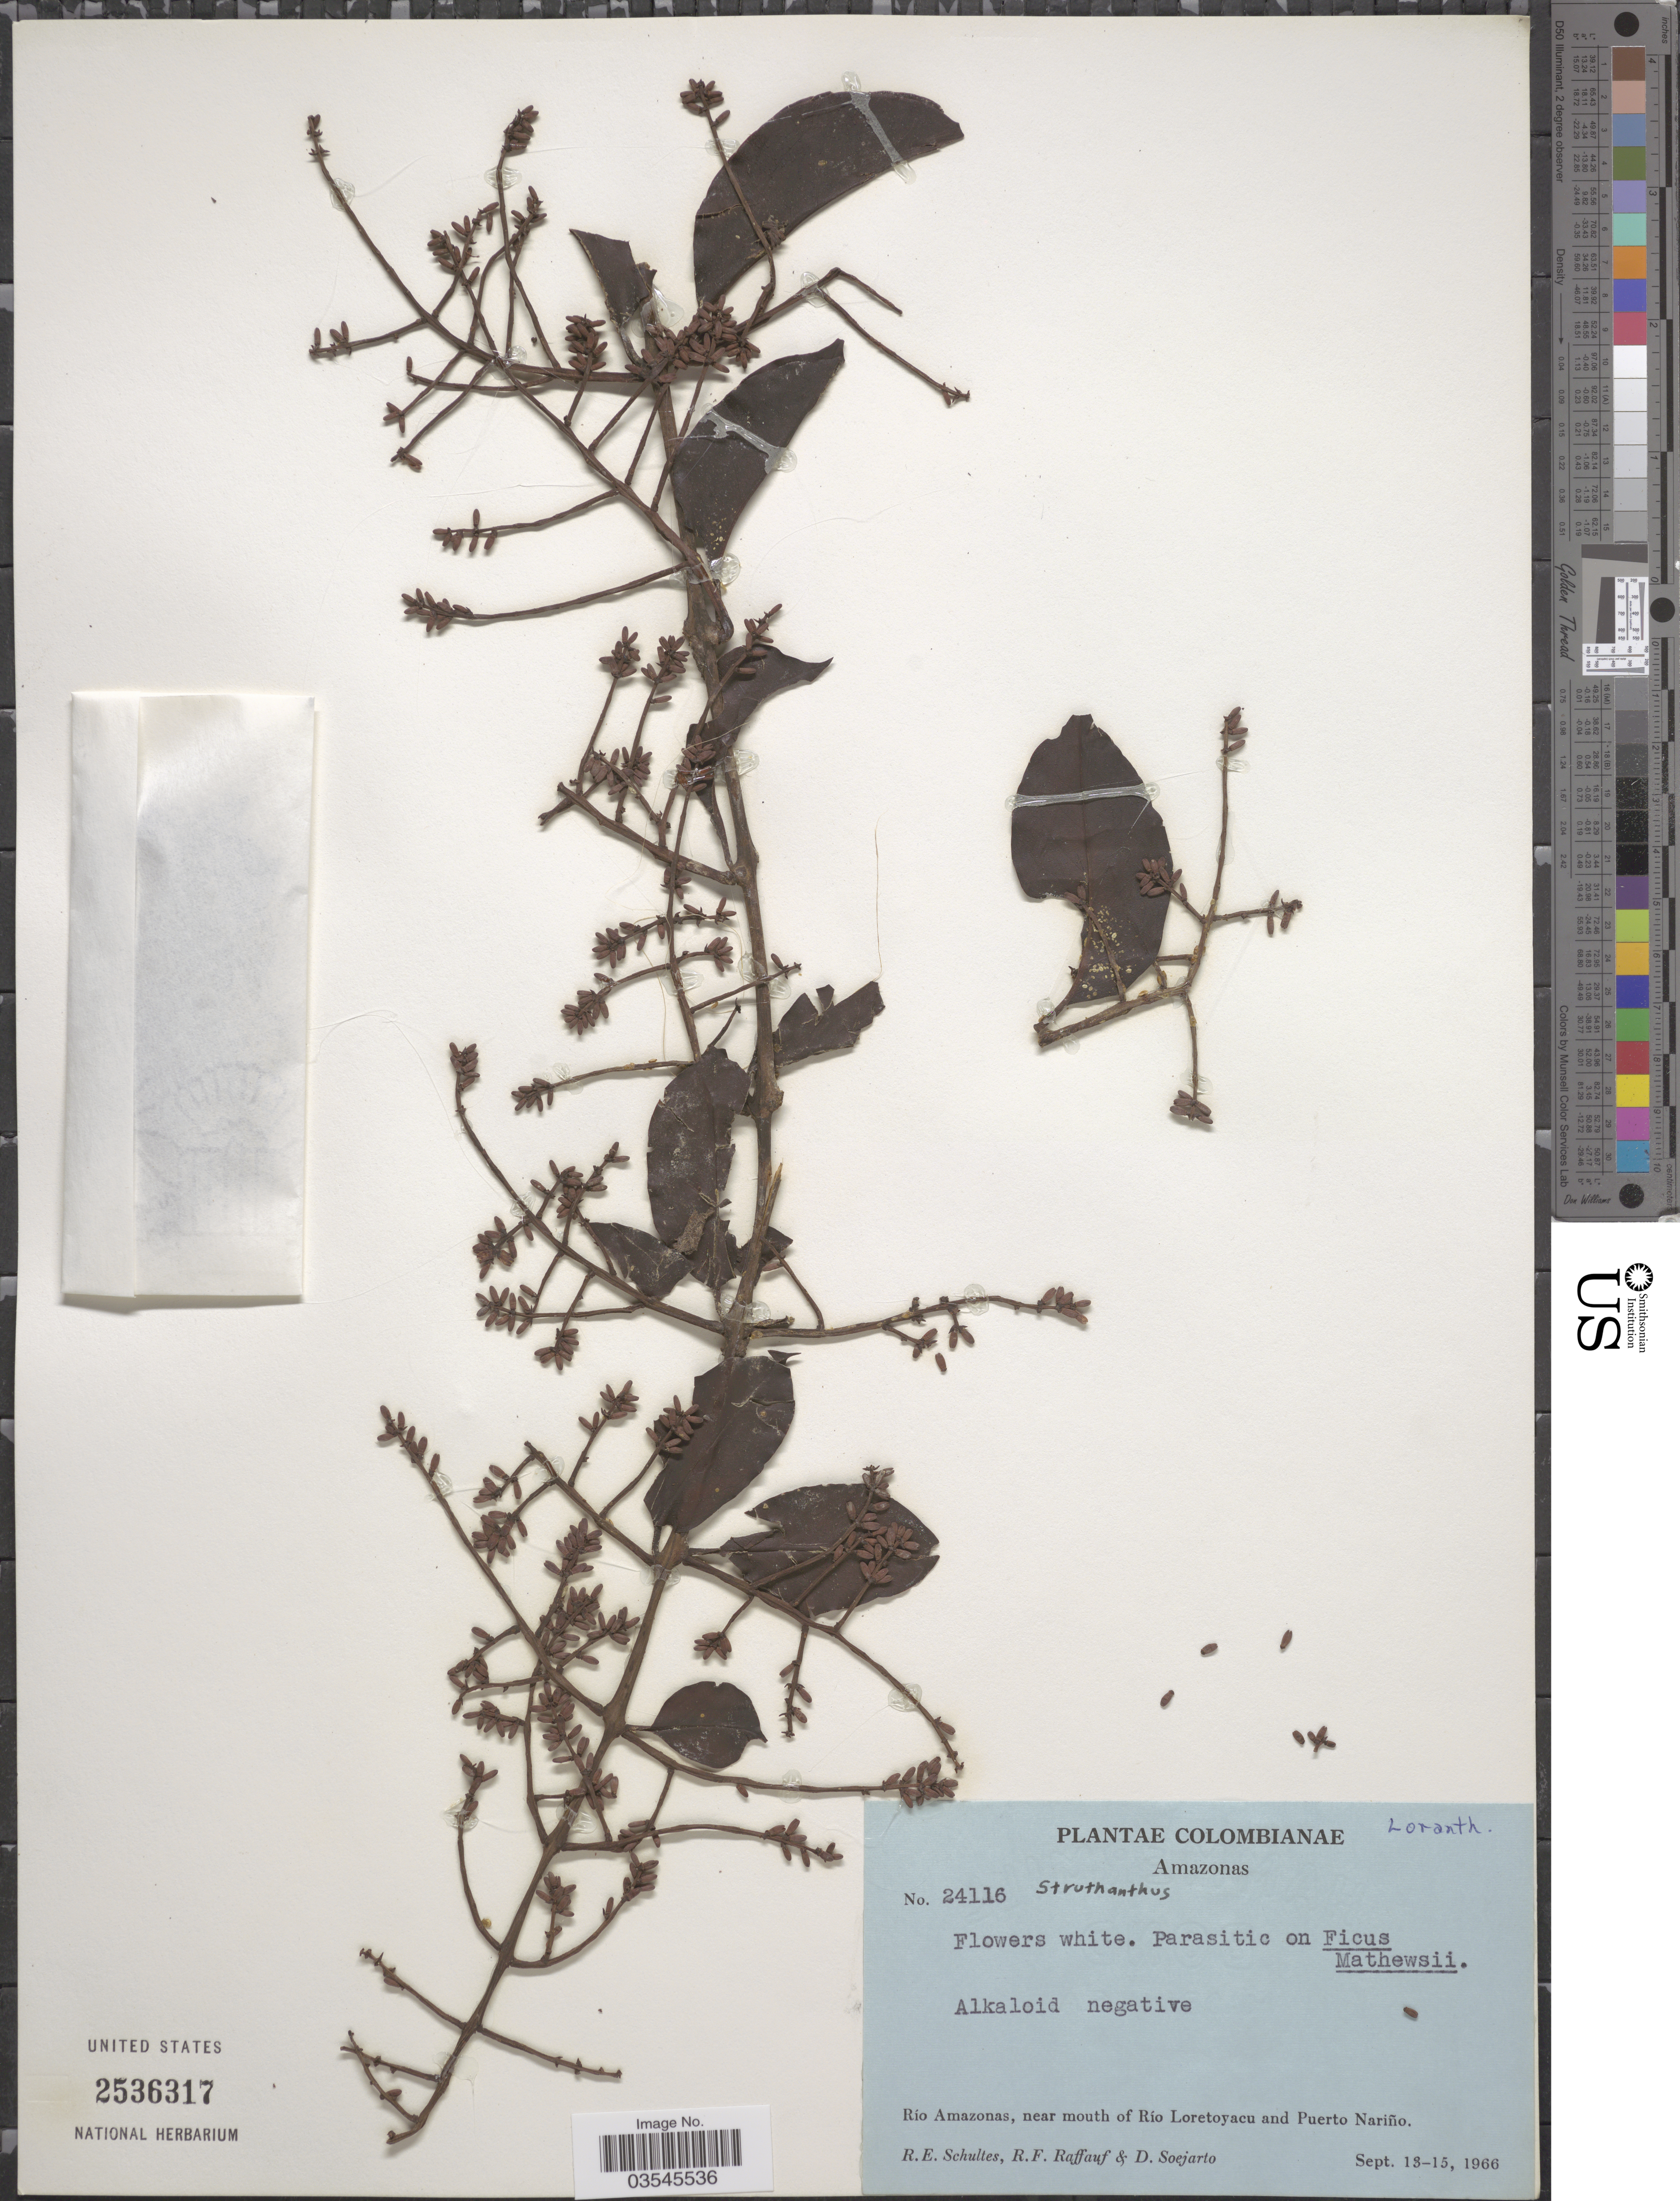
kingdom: Plantae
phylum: Tracheophyta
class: Magnoliopsida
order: Santalales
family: Loranthaceae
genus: Struthanthus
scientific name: Struthanthus sp.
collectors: R. E. Schultes, R. Raffauf & D. Soejarto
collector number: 24116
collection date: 1966-09-13/1966-09-15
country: Colombia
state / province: Amazônas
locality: Río Amazonas, near mouth of Río Loretoyacu and Puerto Nariño.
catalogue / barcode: US 2536317